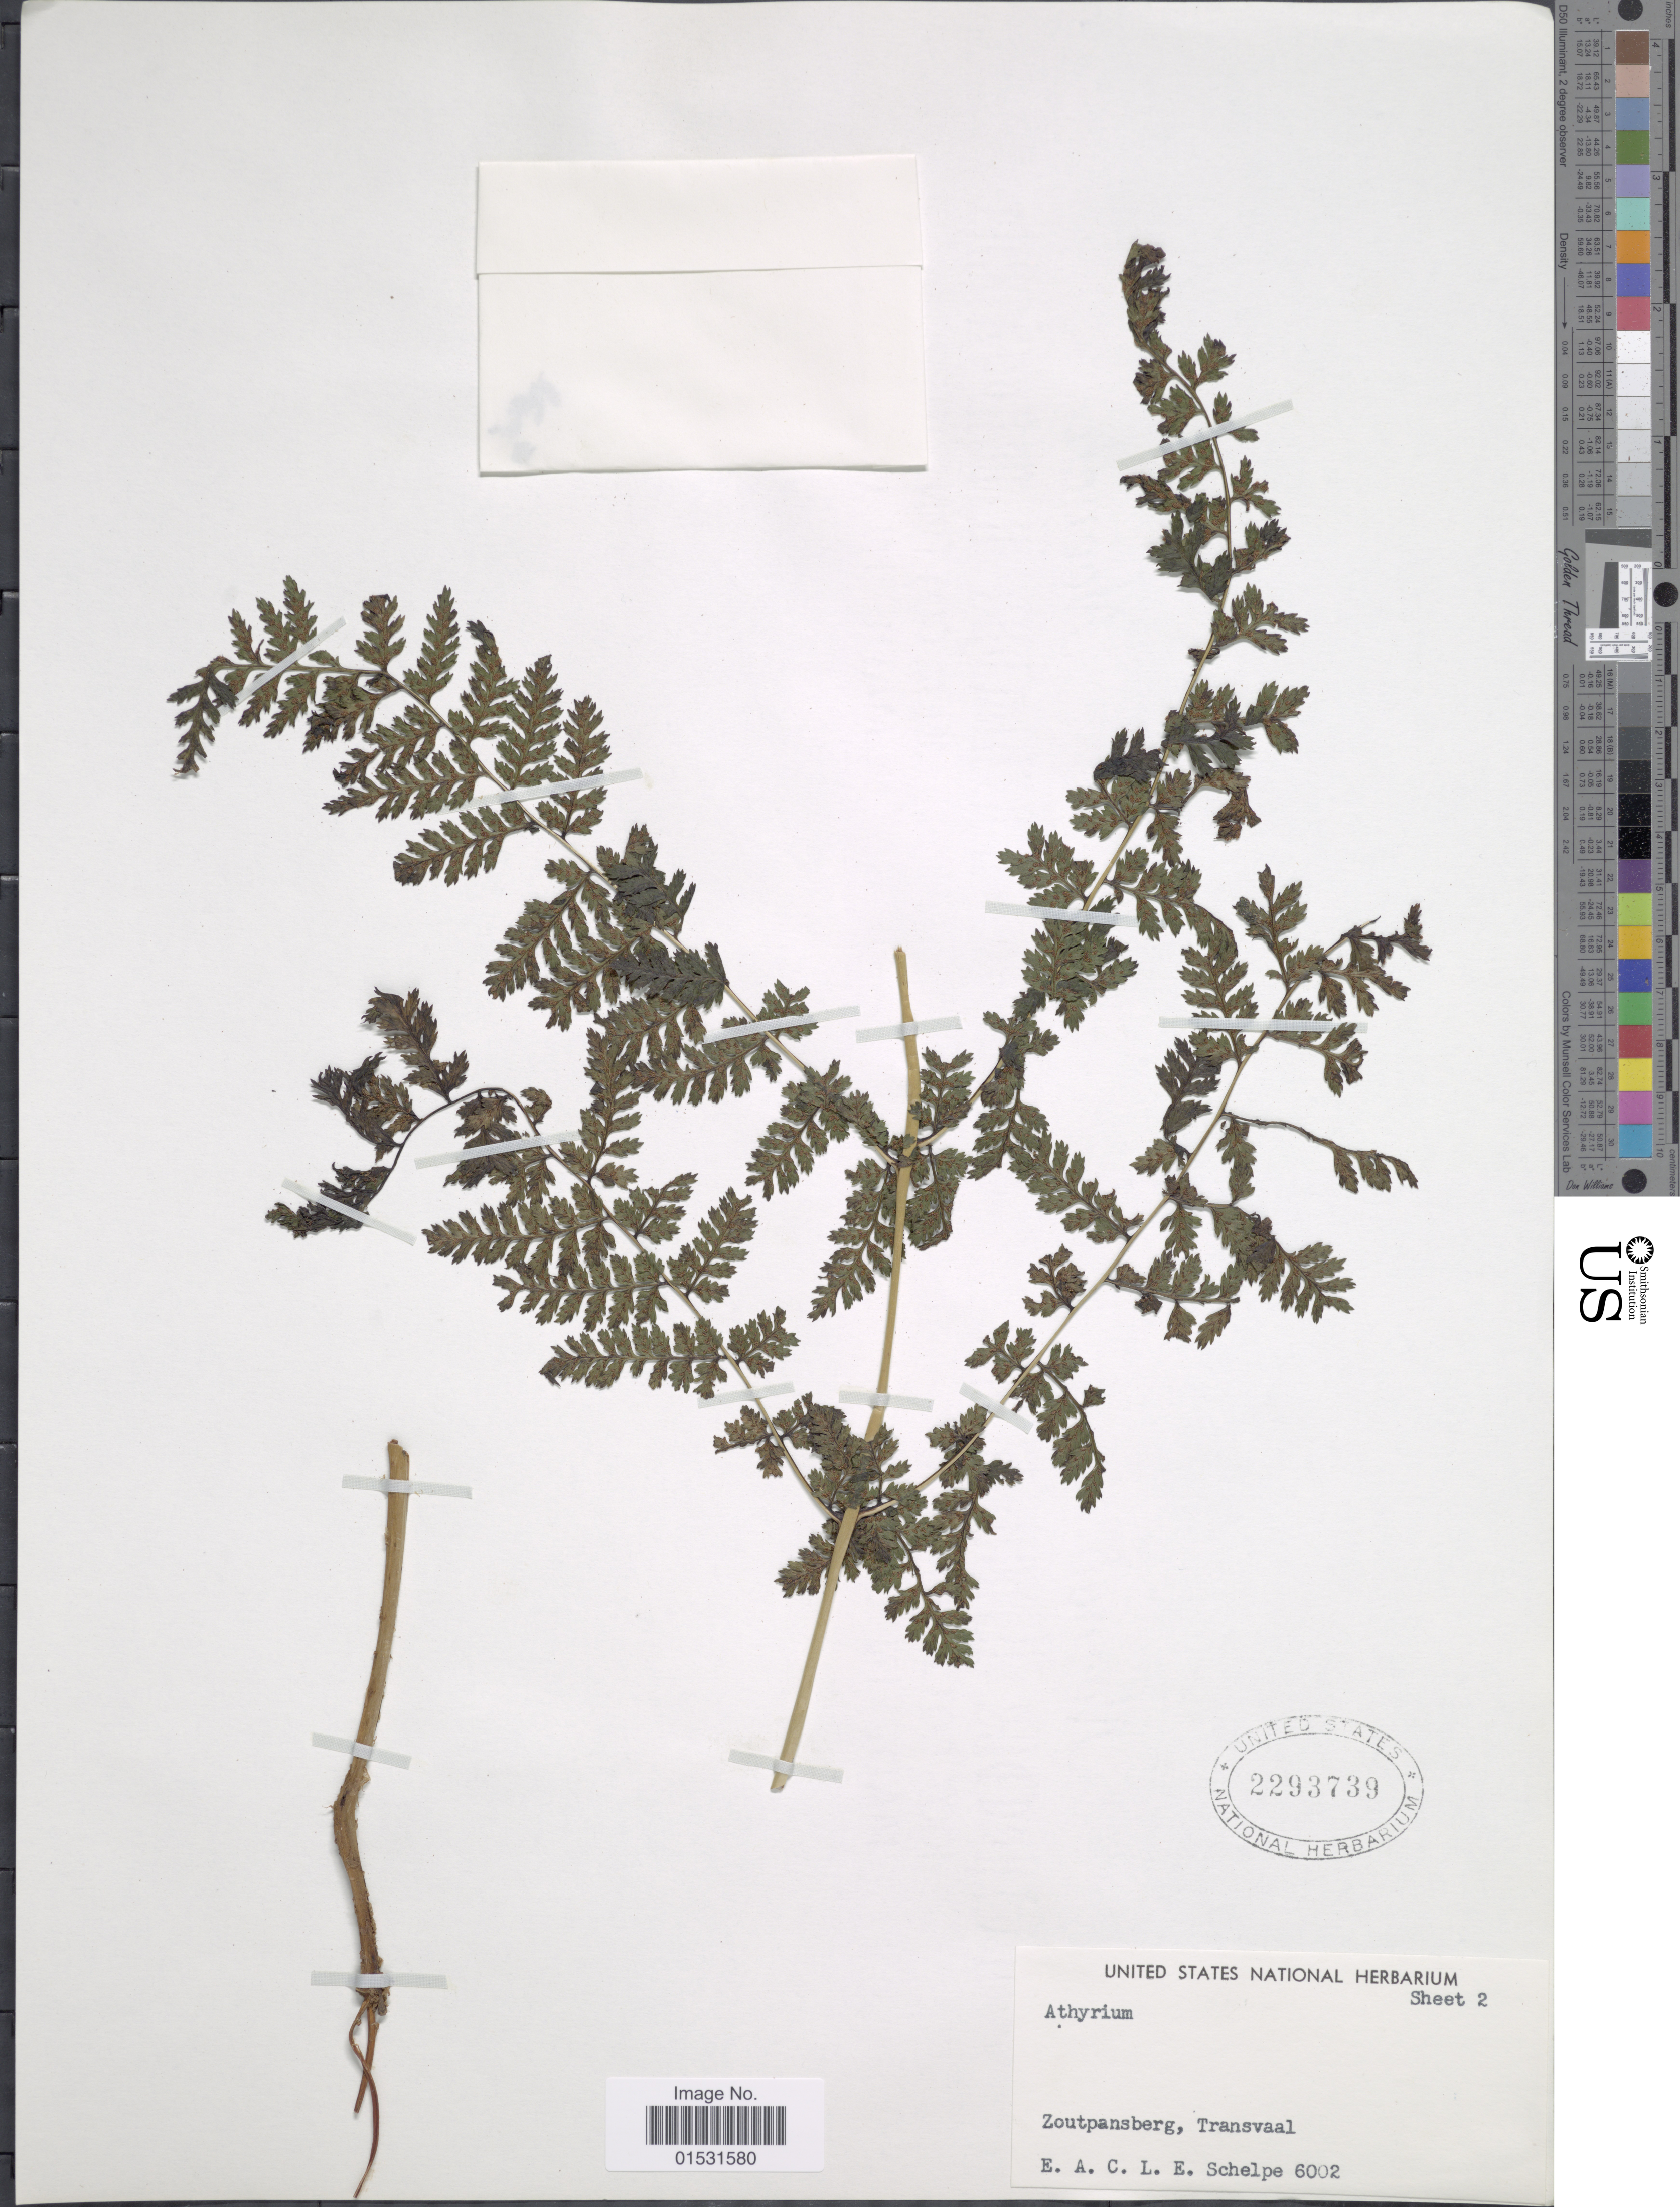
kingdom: Plantae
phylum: Tracheophyta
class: Polypodiopsida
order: Polypodiales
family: Athyriaceae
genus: Athyrium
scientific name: Athyrium sp.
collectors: E. A. C. L. E. Schelpe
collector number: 6002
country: South Africa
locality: Transvaal. Zoutpansberg.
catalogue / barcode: US 2293739